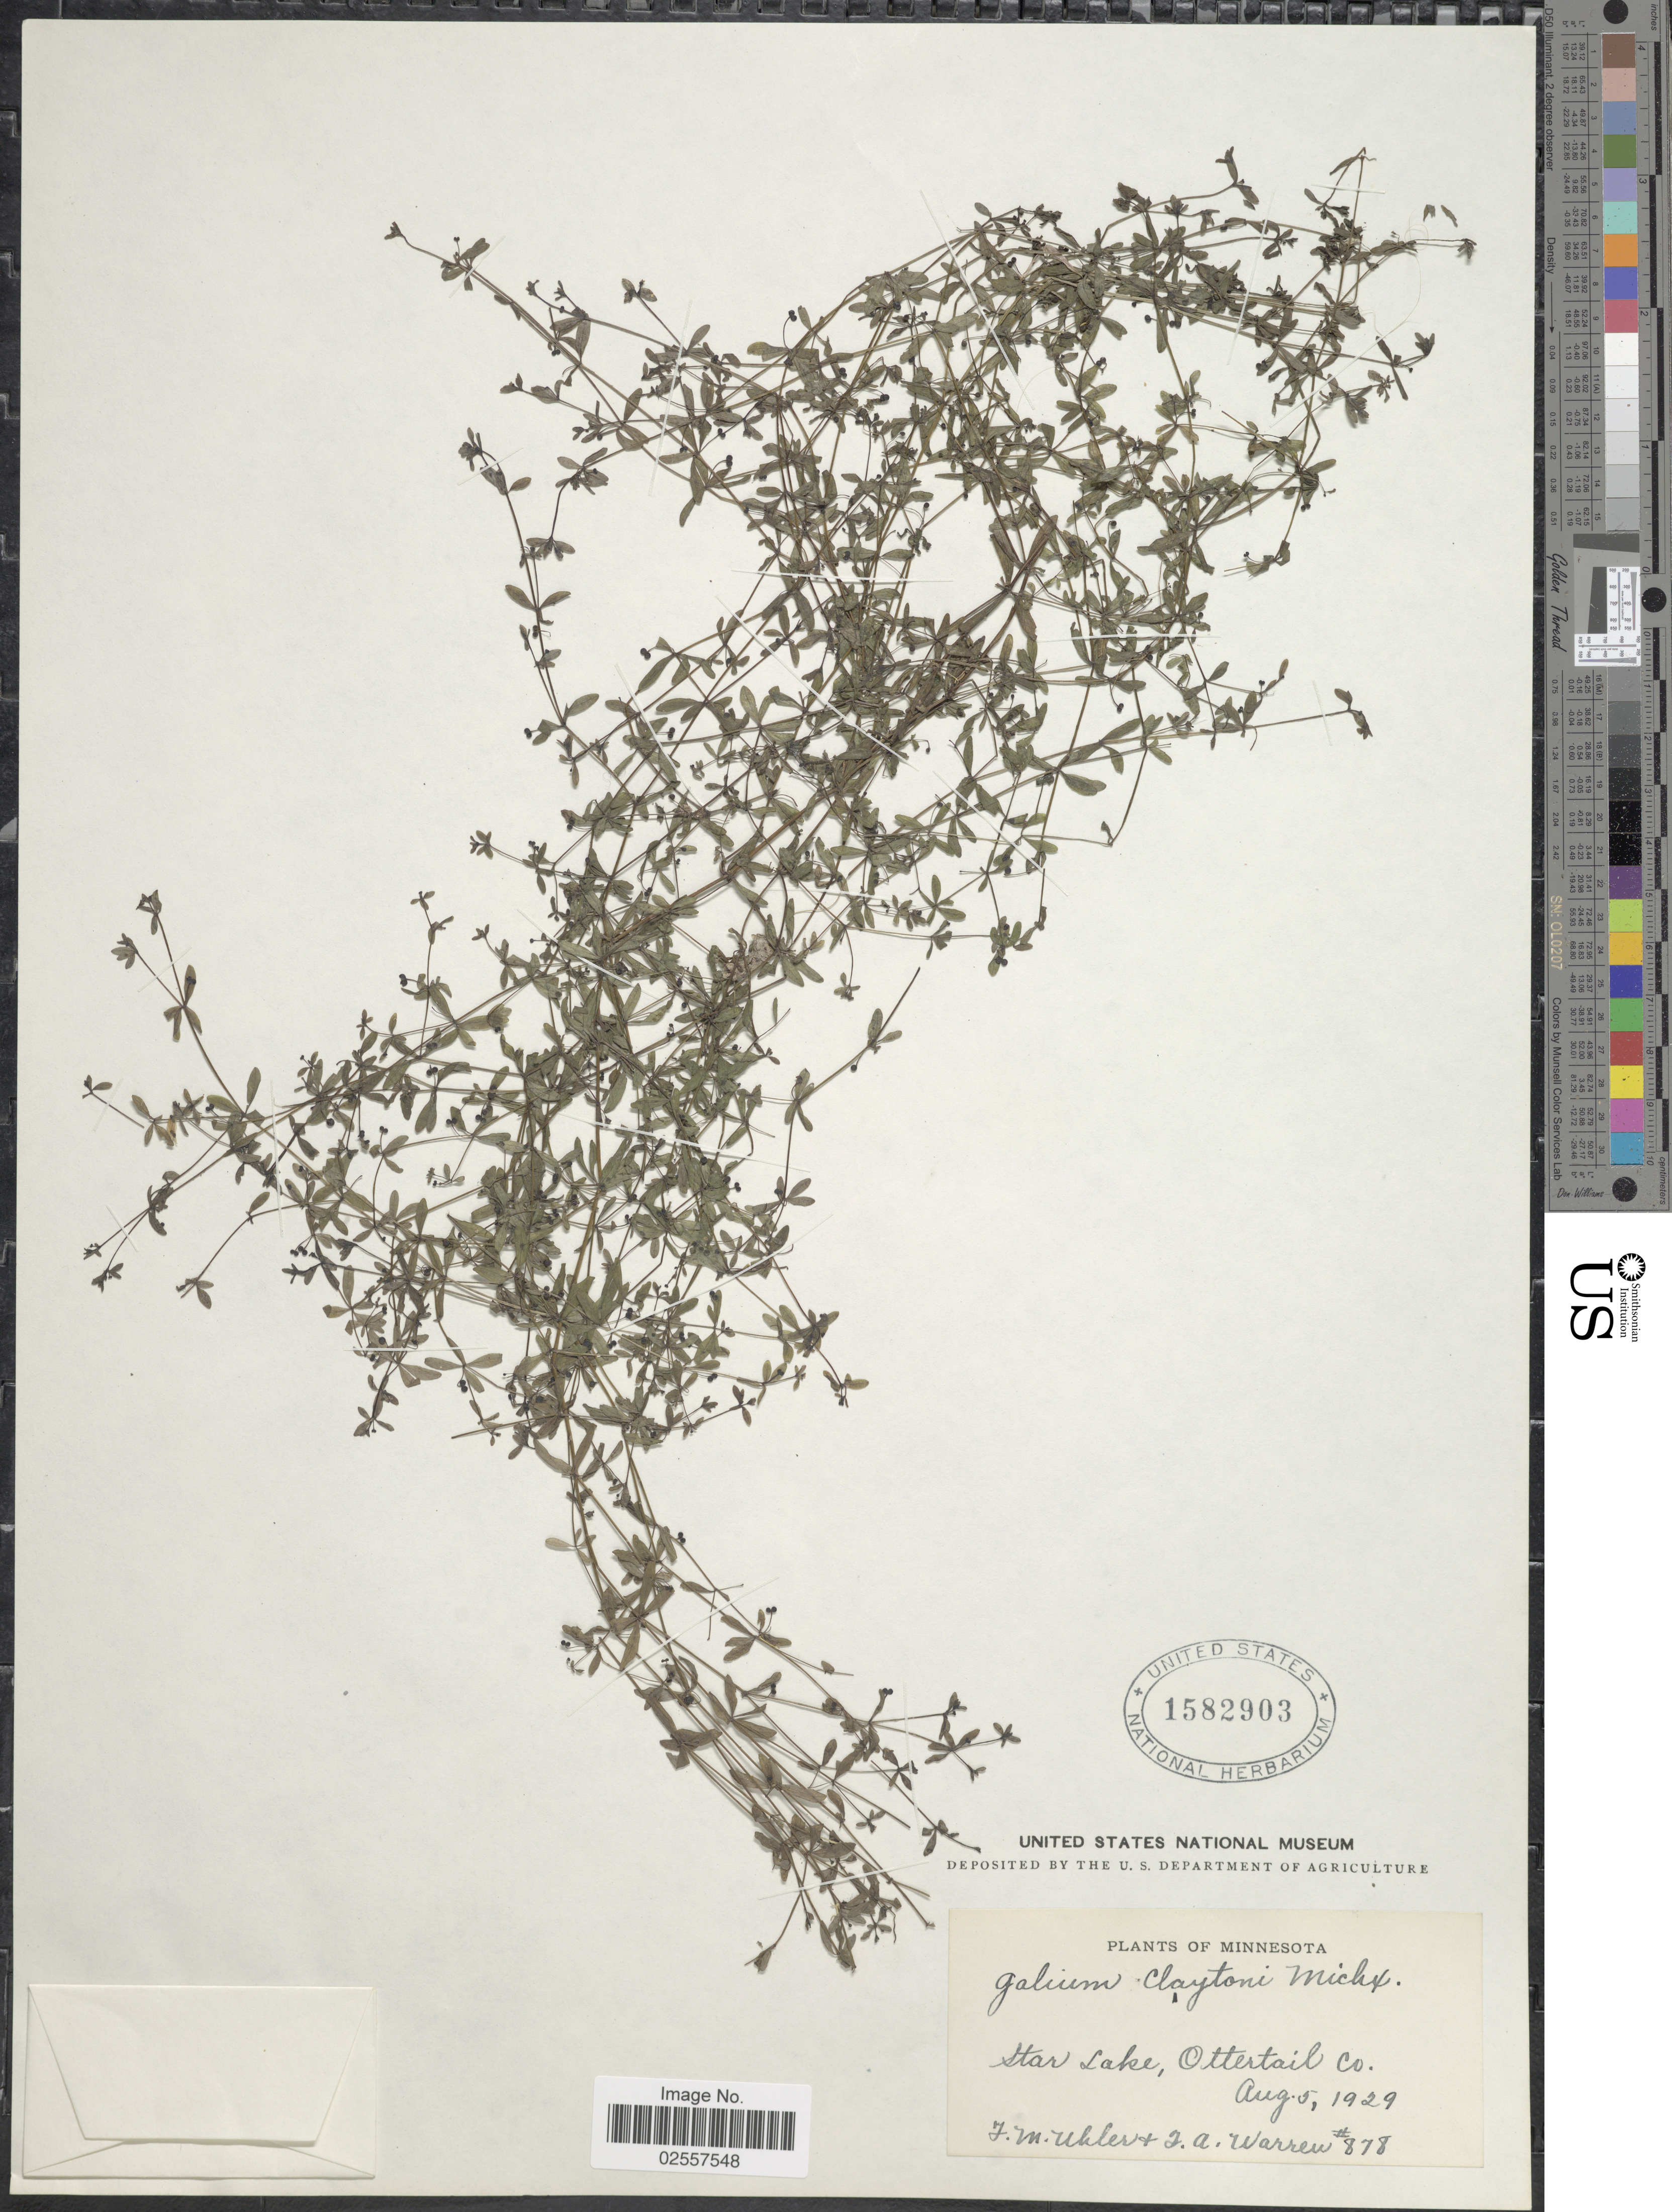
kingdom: Plantae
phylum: Tracheophyta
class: Magnoliopsida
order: Gentianales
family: Rubiaceae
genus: Galium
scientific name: Galium claytoni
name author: Michx.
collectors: F. M. Uhler & J. Warren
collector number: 878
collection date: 1929-08-05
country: United States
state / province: Minnesota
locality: Star Lake, Ottertail Co.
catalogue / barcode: US 1582903